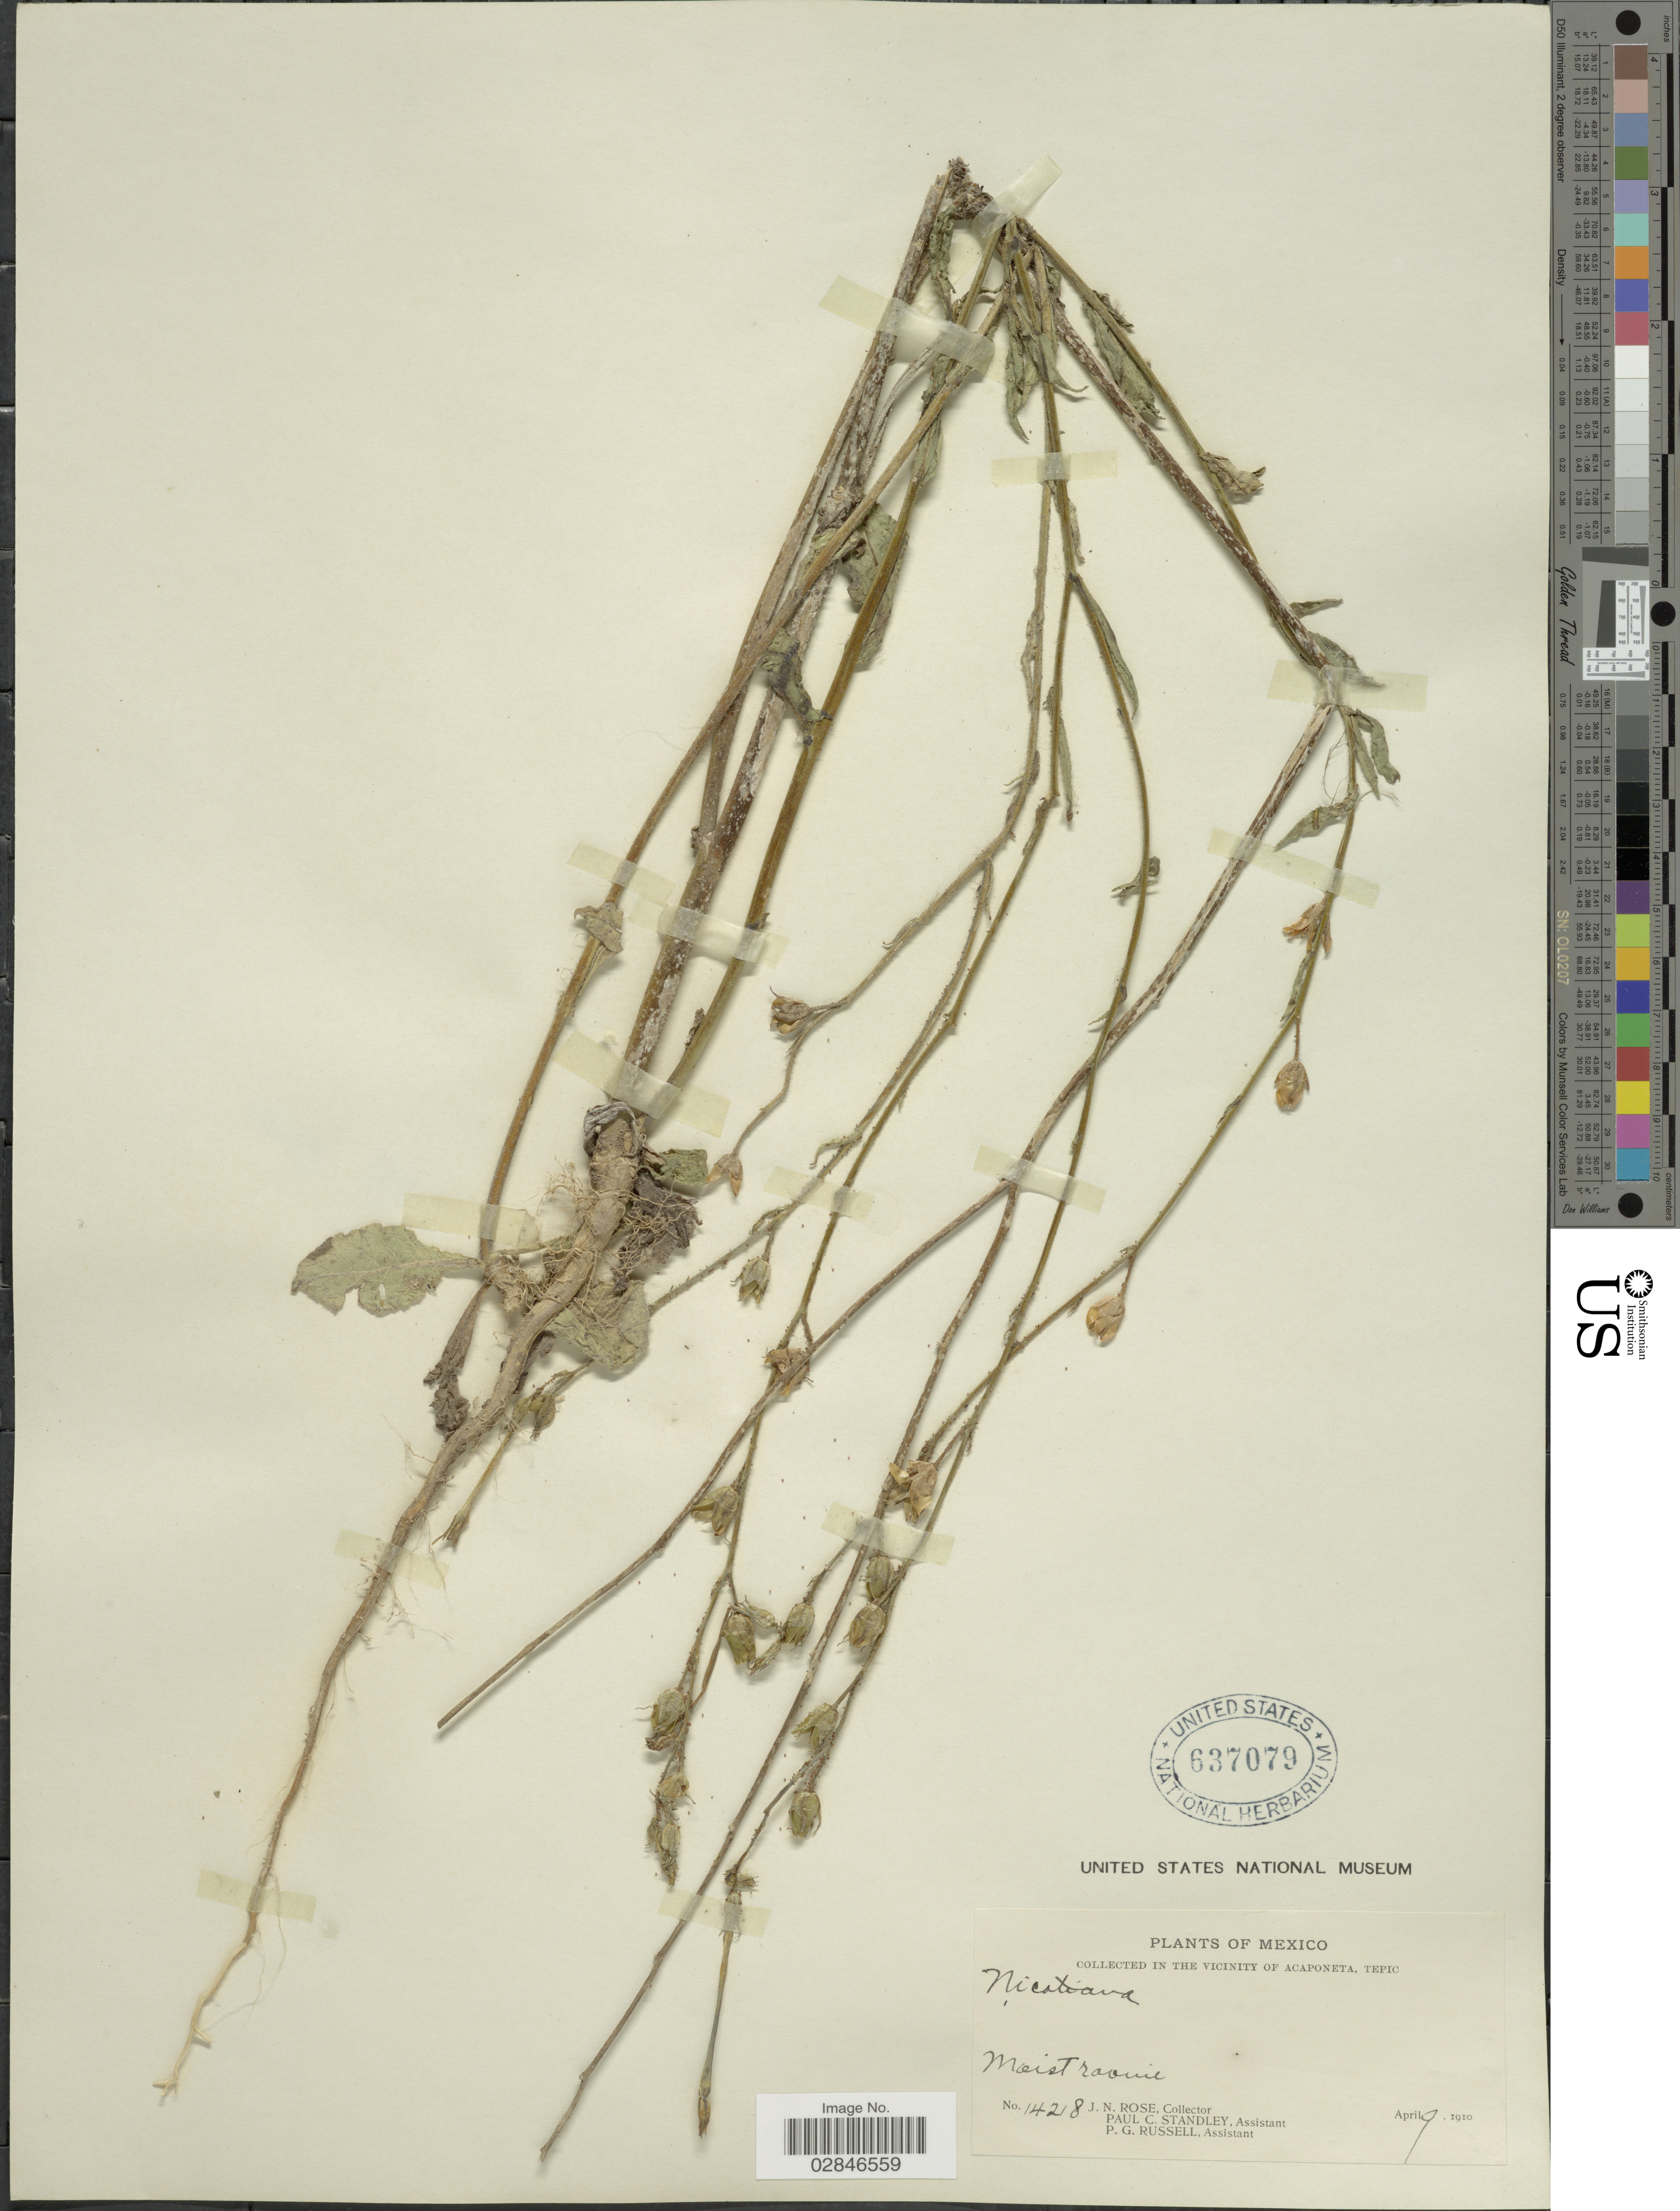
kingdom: Plantae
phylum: Tracheophyta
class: Magnoliopsida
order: Solanales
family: Solanaceae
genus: Nicotiana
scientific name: Nicotiana plumbaginifolia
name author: Viv.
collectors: J. N. Rose, P. C. Standley & P. G. Russell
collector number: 14218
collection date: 1910-04-09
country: Mexico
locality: In the vicinity of Acaponeta, Tepic.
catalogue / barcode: US 637079